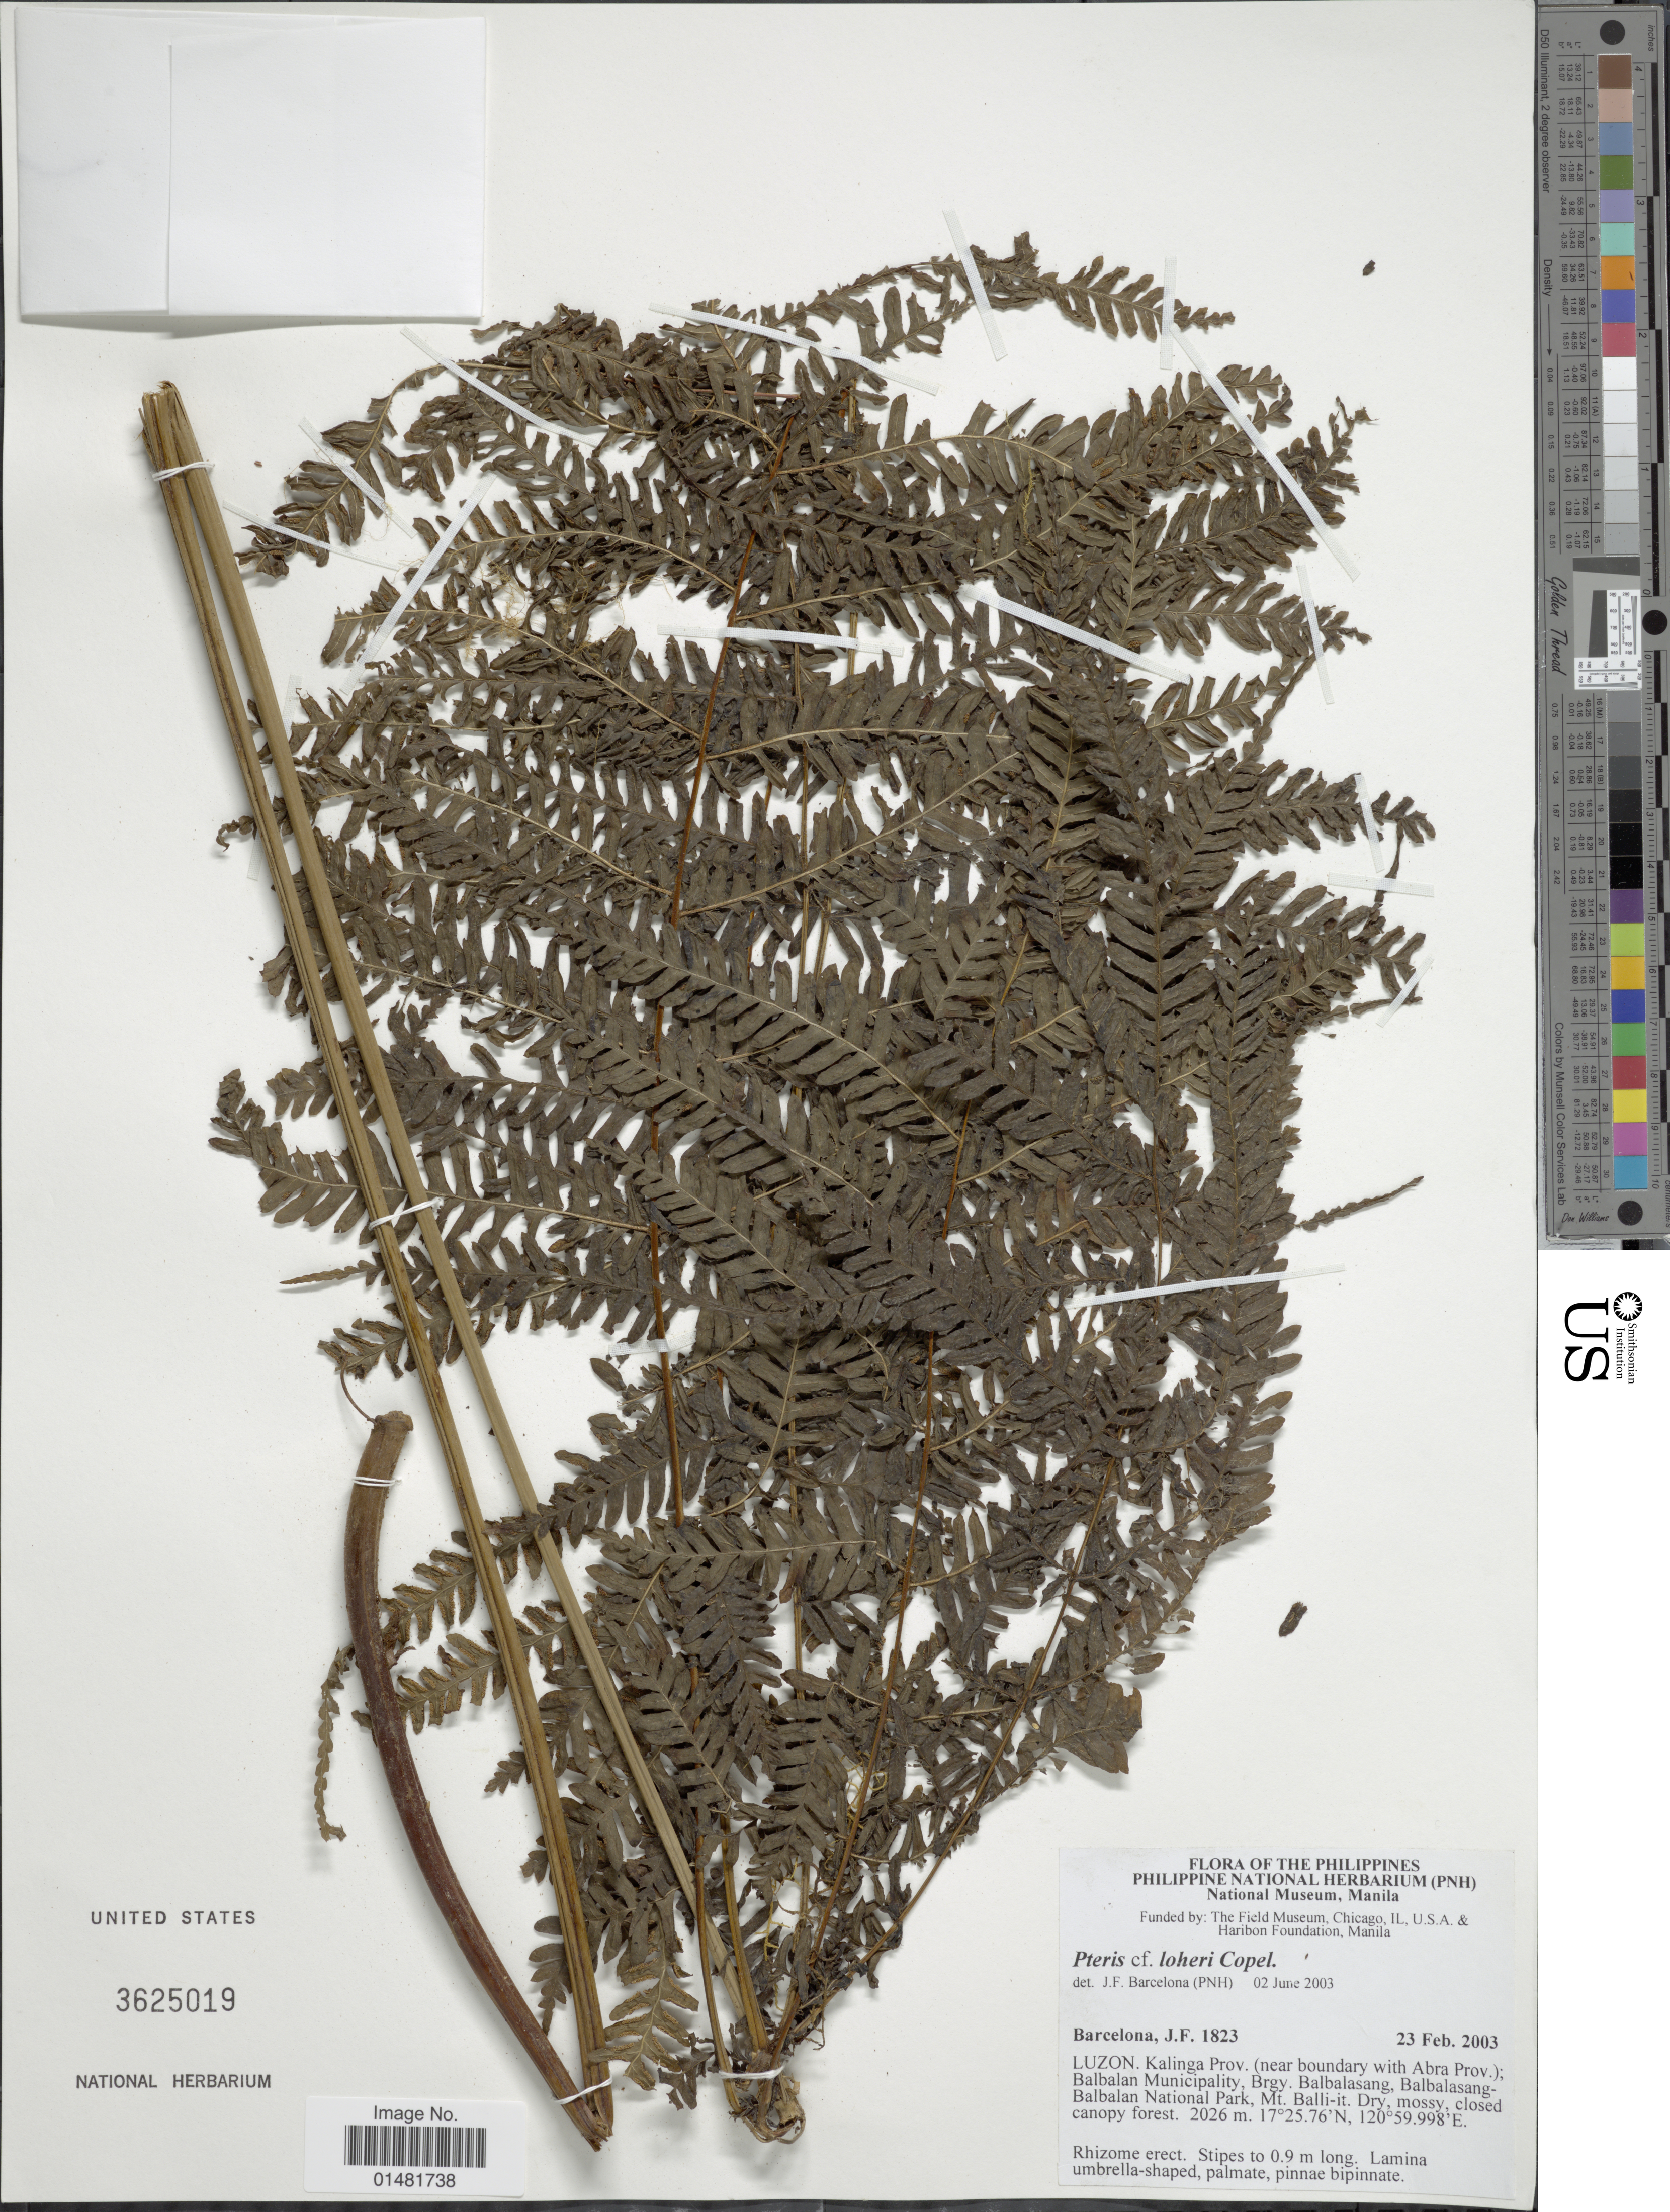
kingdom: Plantae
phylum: Tracheophyta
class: Polypodiopsida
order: Polypodiales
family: Pteridaceae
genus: Pteris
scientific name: Pteris loheri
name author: Copel.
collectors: J. F. Barcelona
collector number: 1823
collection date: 2003-02-23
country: Philippines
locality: Luzon. Kalinga Prov. (near boundary with Abra Prov.); Balbalan Municipality, Brgy. Balbalasang, Balbalasang-Balbalan National Park, Mt. Balii-it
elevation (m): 2026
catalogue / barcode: US 3625019